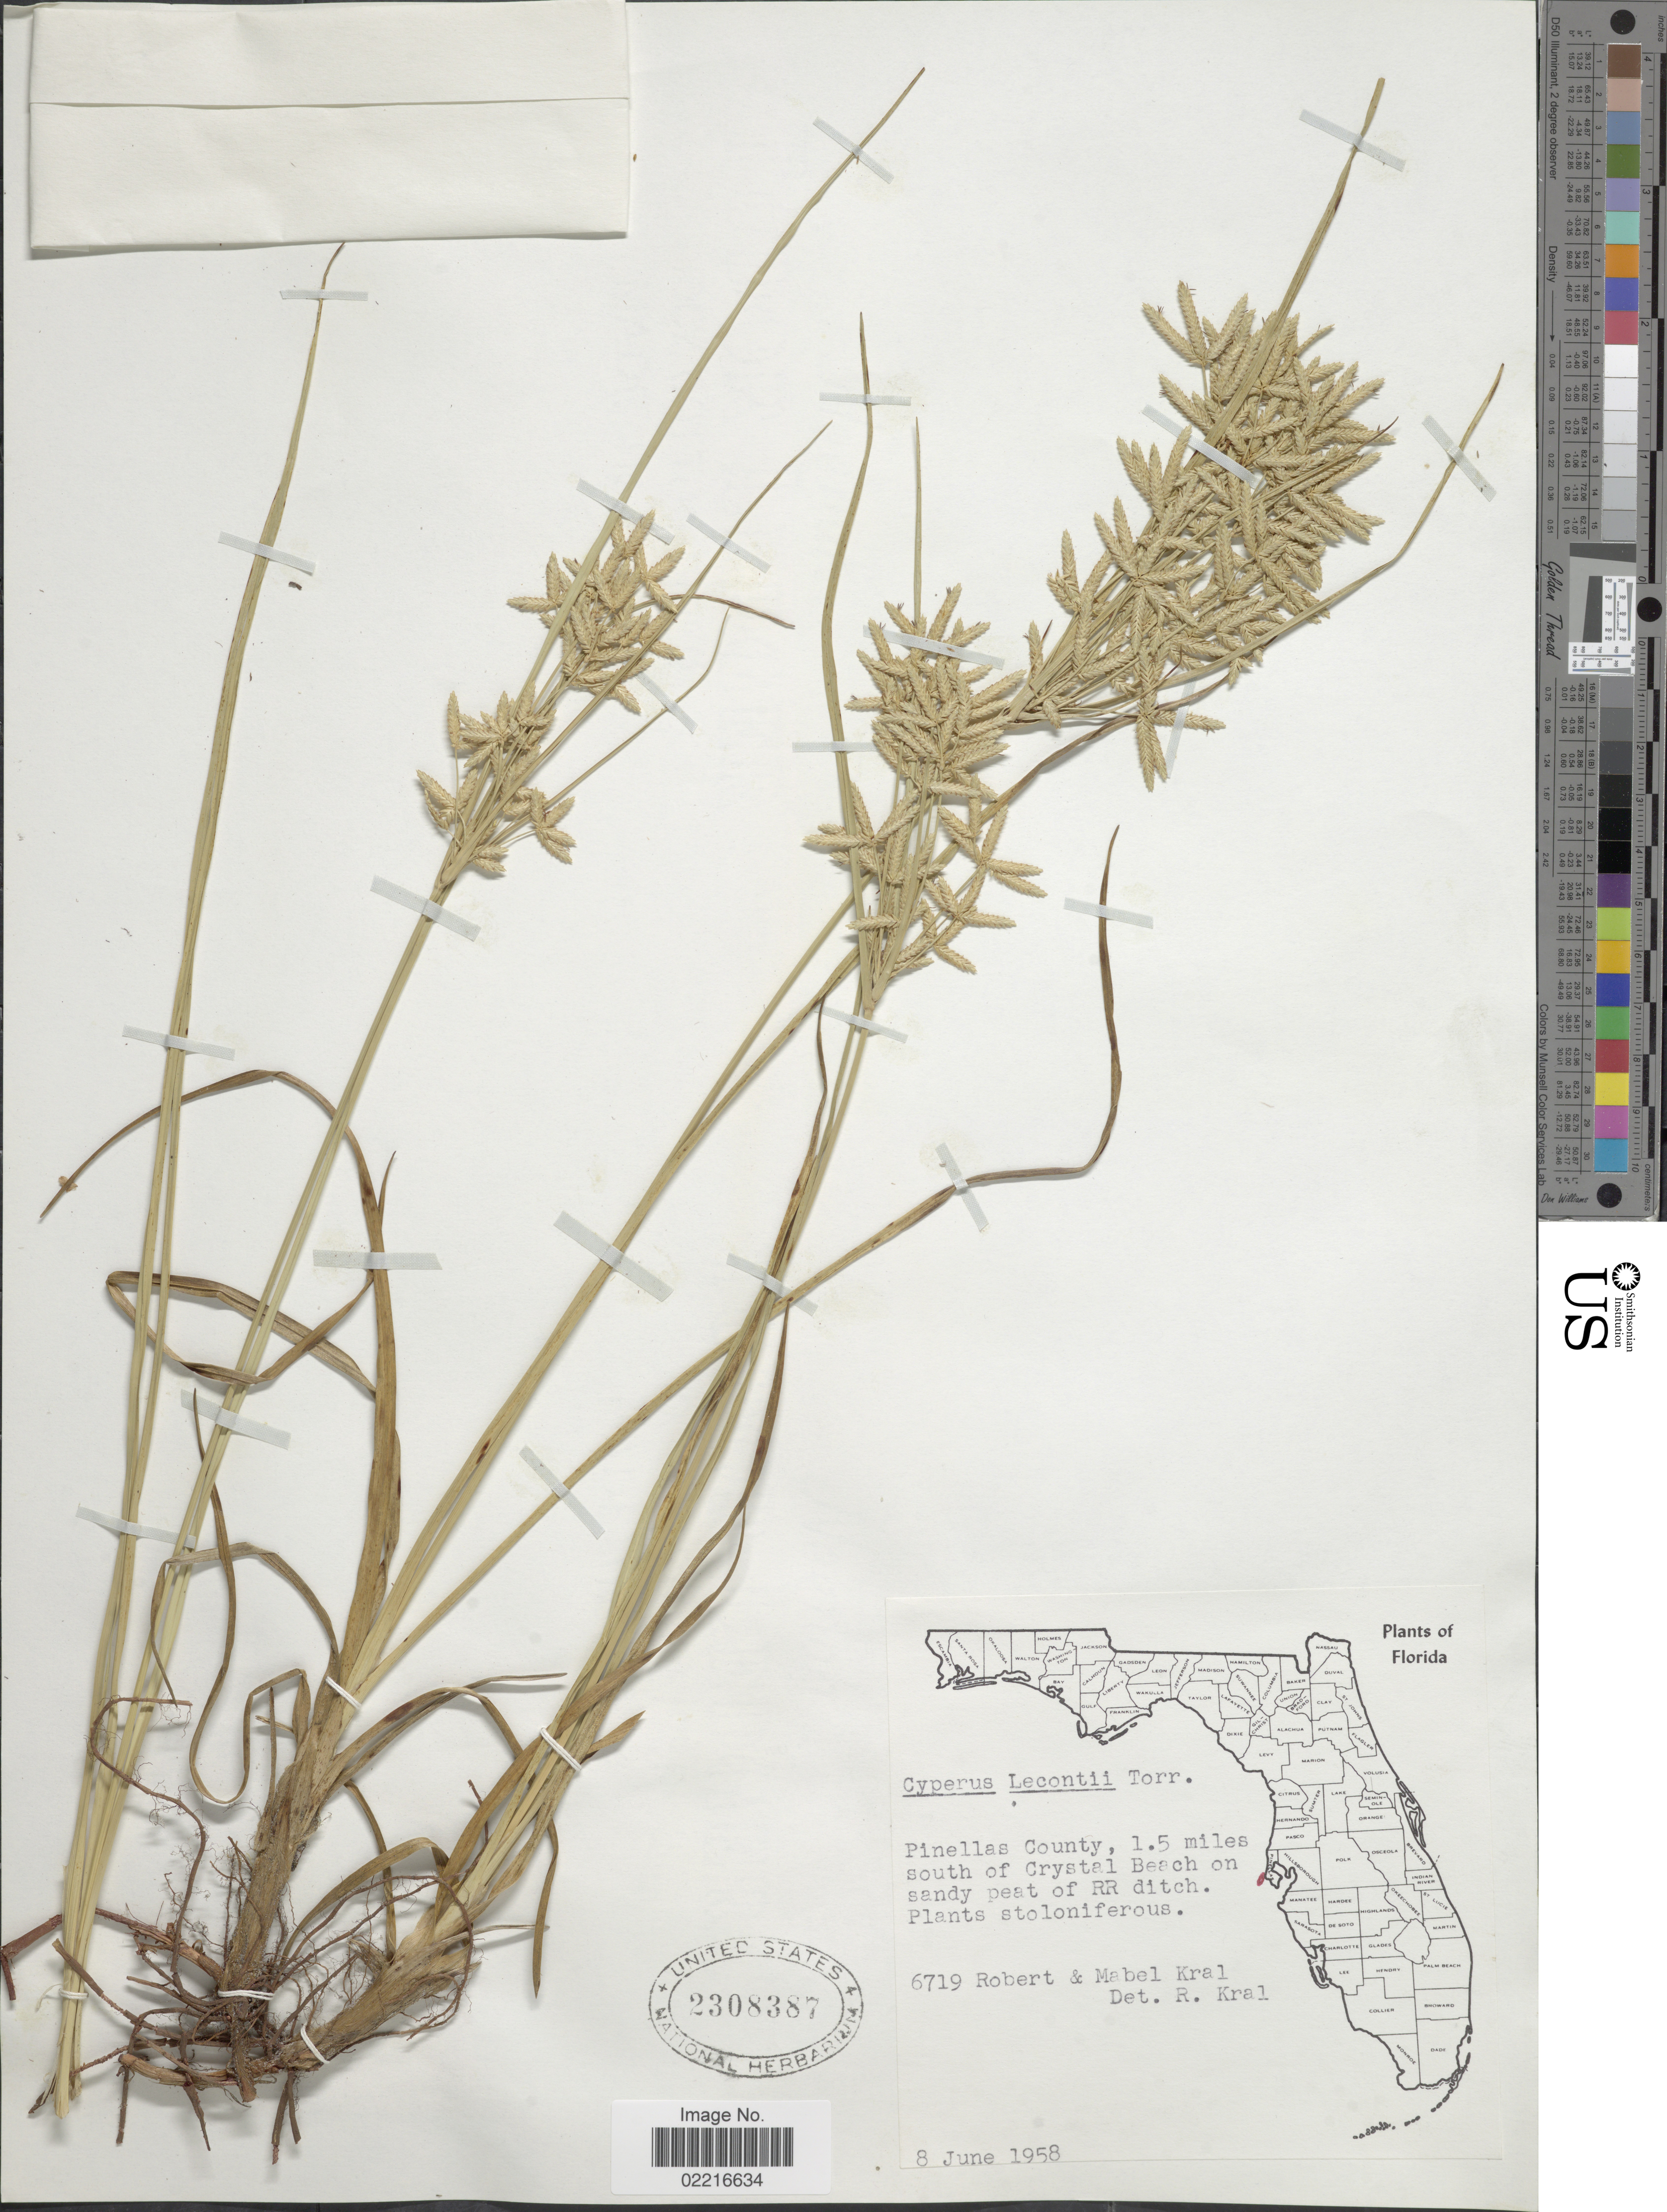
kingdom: Plantae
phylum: Tracheophyta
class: Liliopsida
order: Poales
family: Cyperaceae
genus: Cyperus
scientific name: Cyperus lecontei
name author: Torr. ex Steud.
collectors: R. Kral & M. Kral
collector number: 6719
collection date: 1958-06-08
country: United States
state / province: Florida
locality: Pinellas County, 1.5 miles south of Crystal Beach on sandy peat of RR ditch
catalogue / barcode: US 2308387